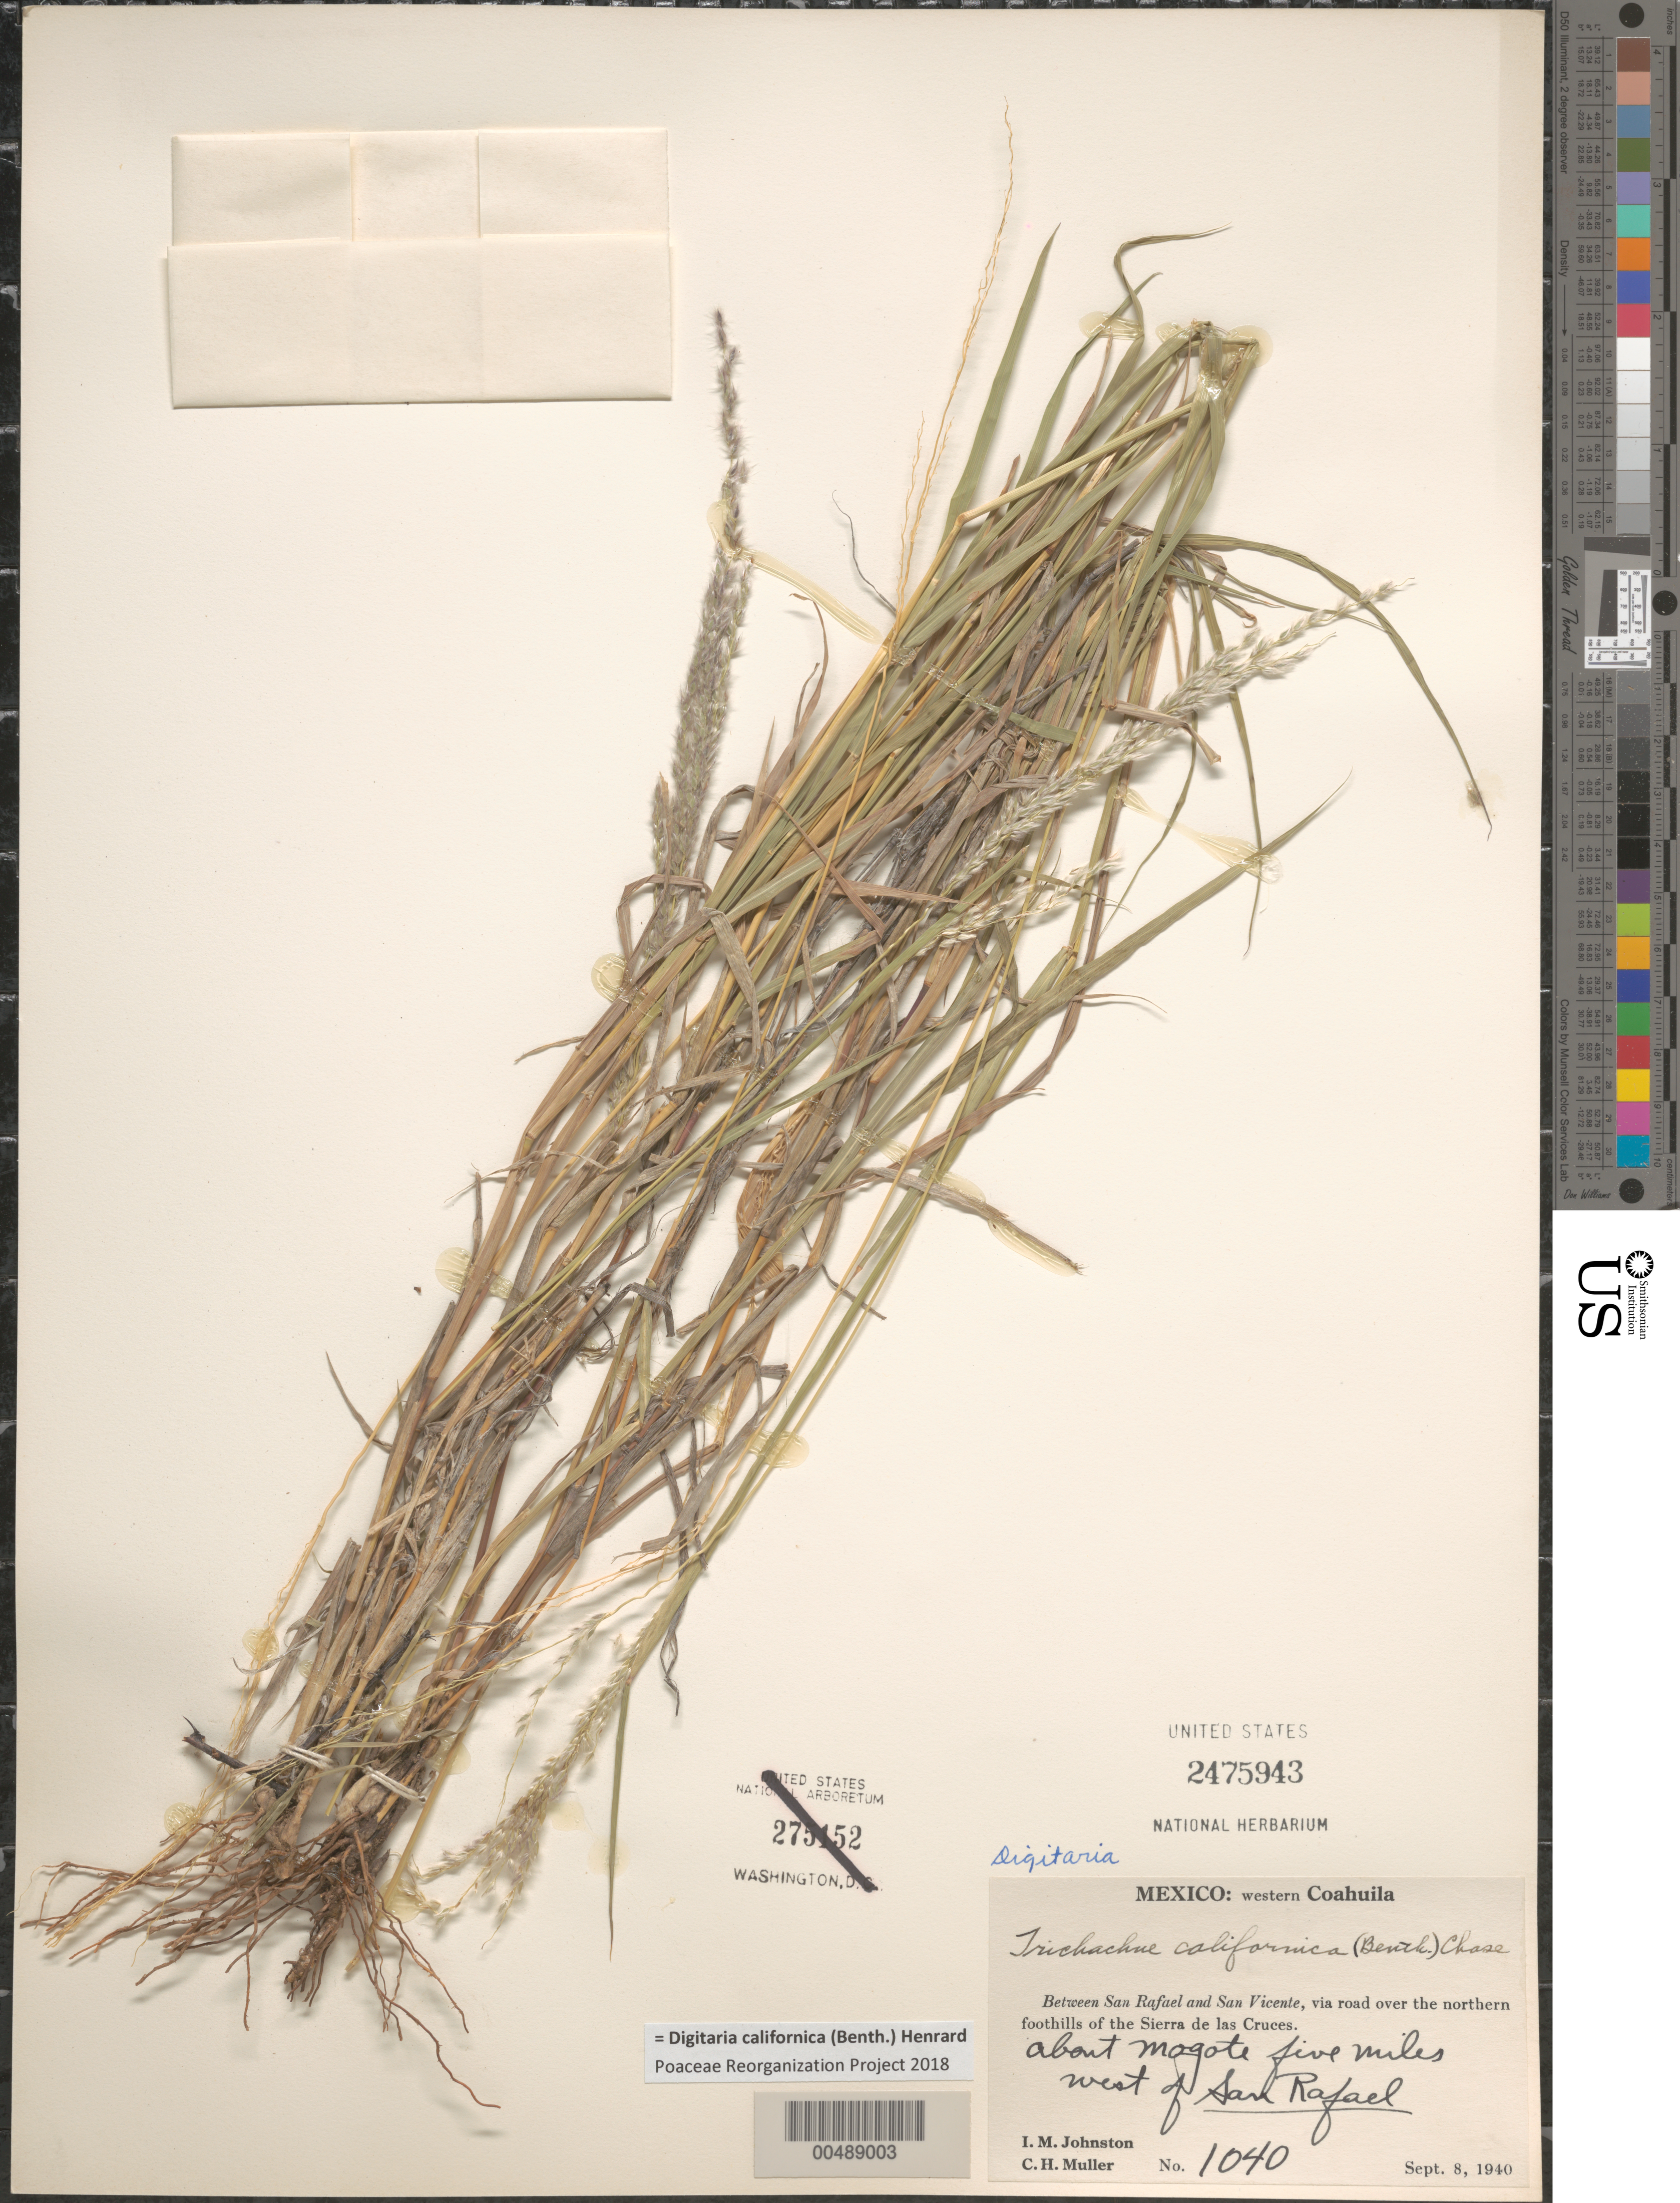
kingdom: Plantae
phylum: Tracheophyta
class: Liliopsida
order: Poales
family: Poaceae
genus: Digitaria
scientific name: Digitaria californica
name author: (Benth.) Henr.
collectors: I.M. Johnston & C. H. Müller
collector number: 1040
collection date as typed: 8 Sep 1940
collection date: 1940-09-08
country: Mexico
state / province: Coahuila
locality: W Coahuila, bet San Rafael and San Vicente, via rd over the N foothills of Sierra de las Cruces, about Mogote 5 mi W of San Rafa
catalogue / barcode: US 2475943